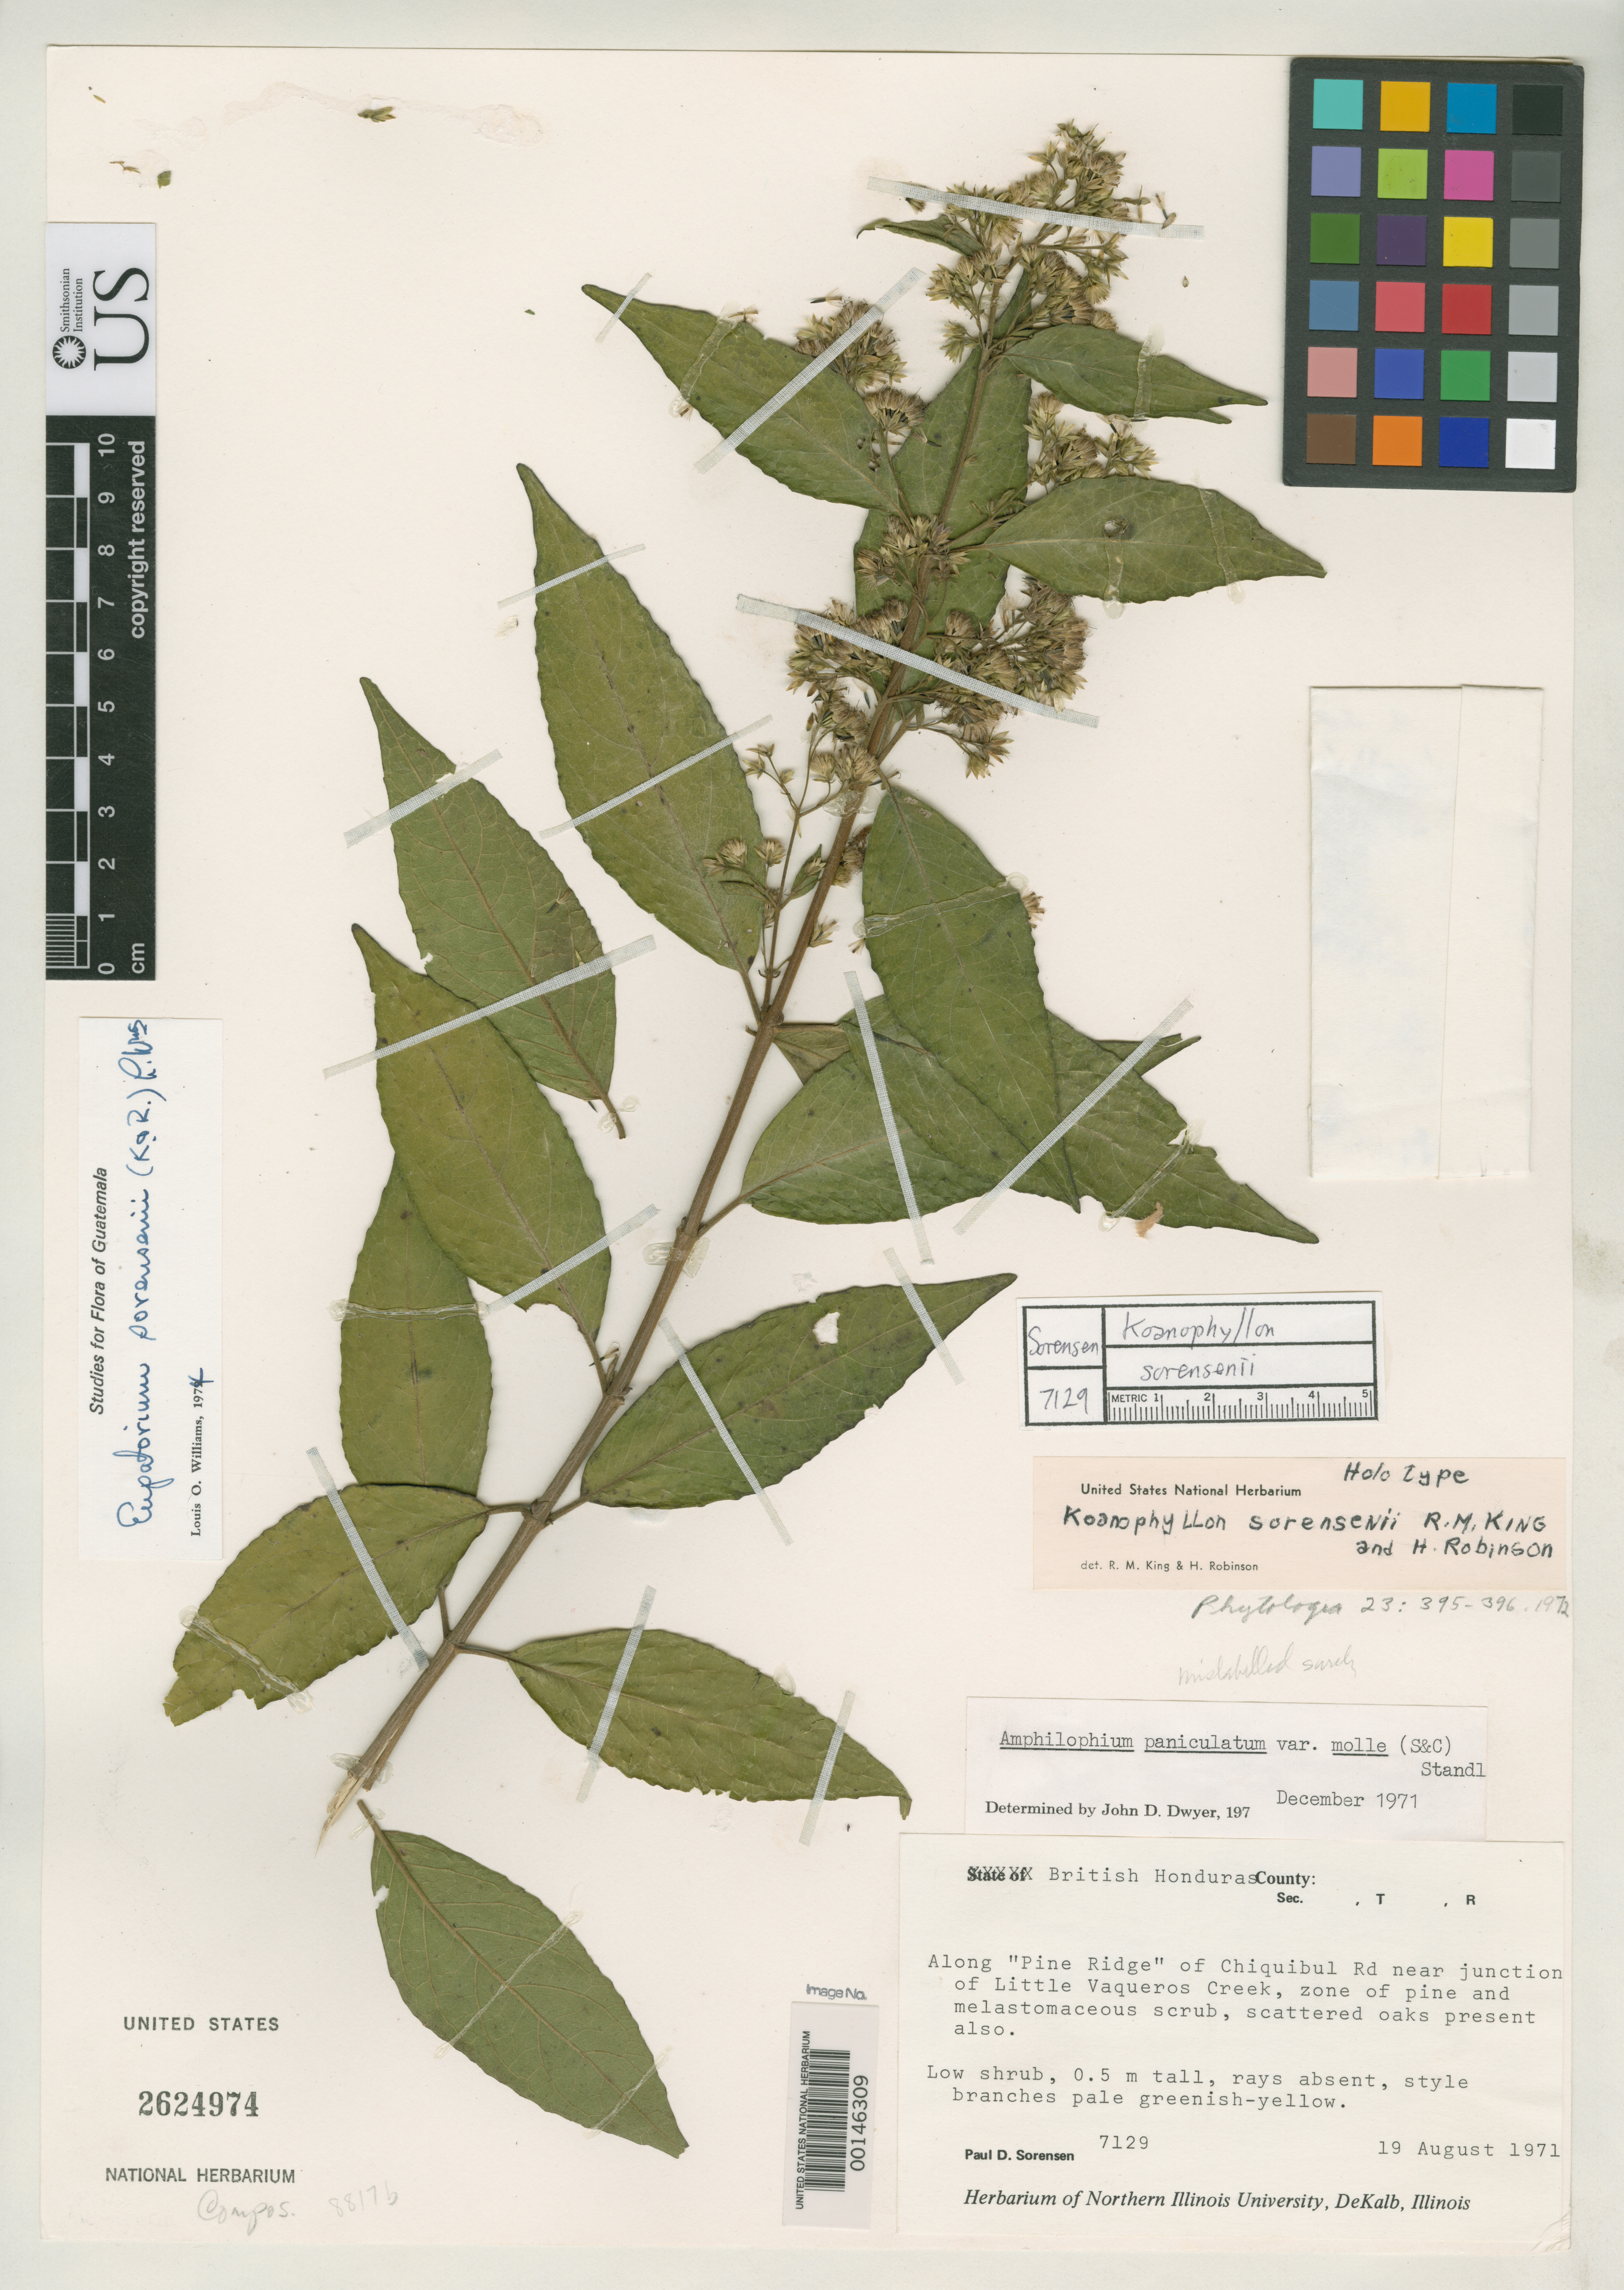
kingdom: Plantae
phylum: Tracheophyta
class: Magnoliopsida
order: Asterales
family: Asteraceae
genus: Koanophyllon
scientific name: Koanophyllon sorensenii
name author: R.M. King & H. Rob.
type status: Holotype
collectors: P. Sorensen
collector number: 7129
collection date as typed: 19 Aug 1971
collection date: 1971-08-19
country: Belize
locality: "Pine Ridge" of Chiquibul Road, Vaqueros Creek.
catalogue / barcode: US 2624974